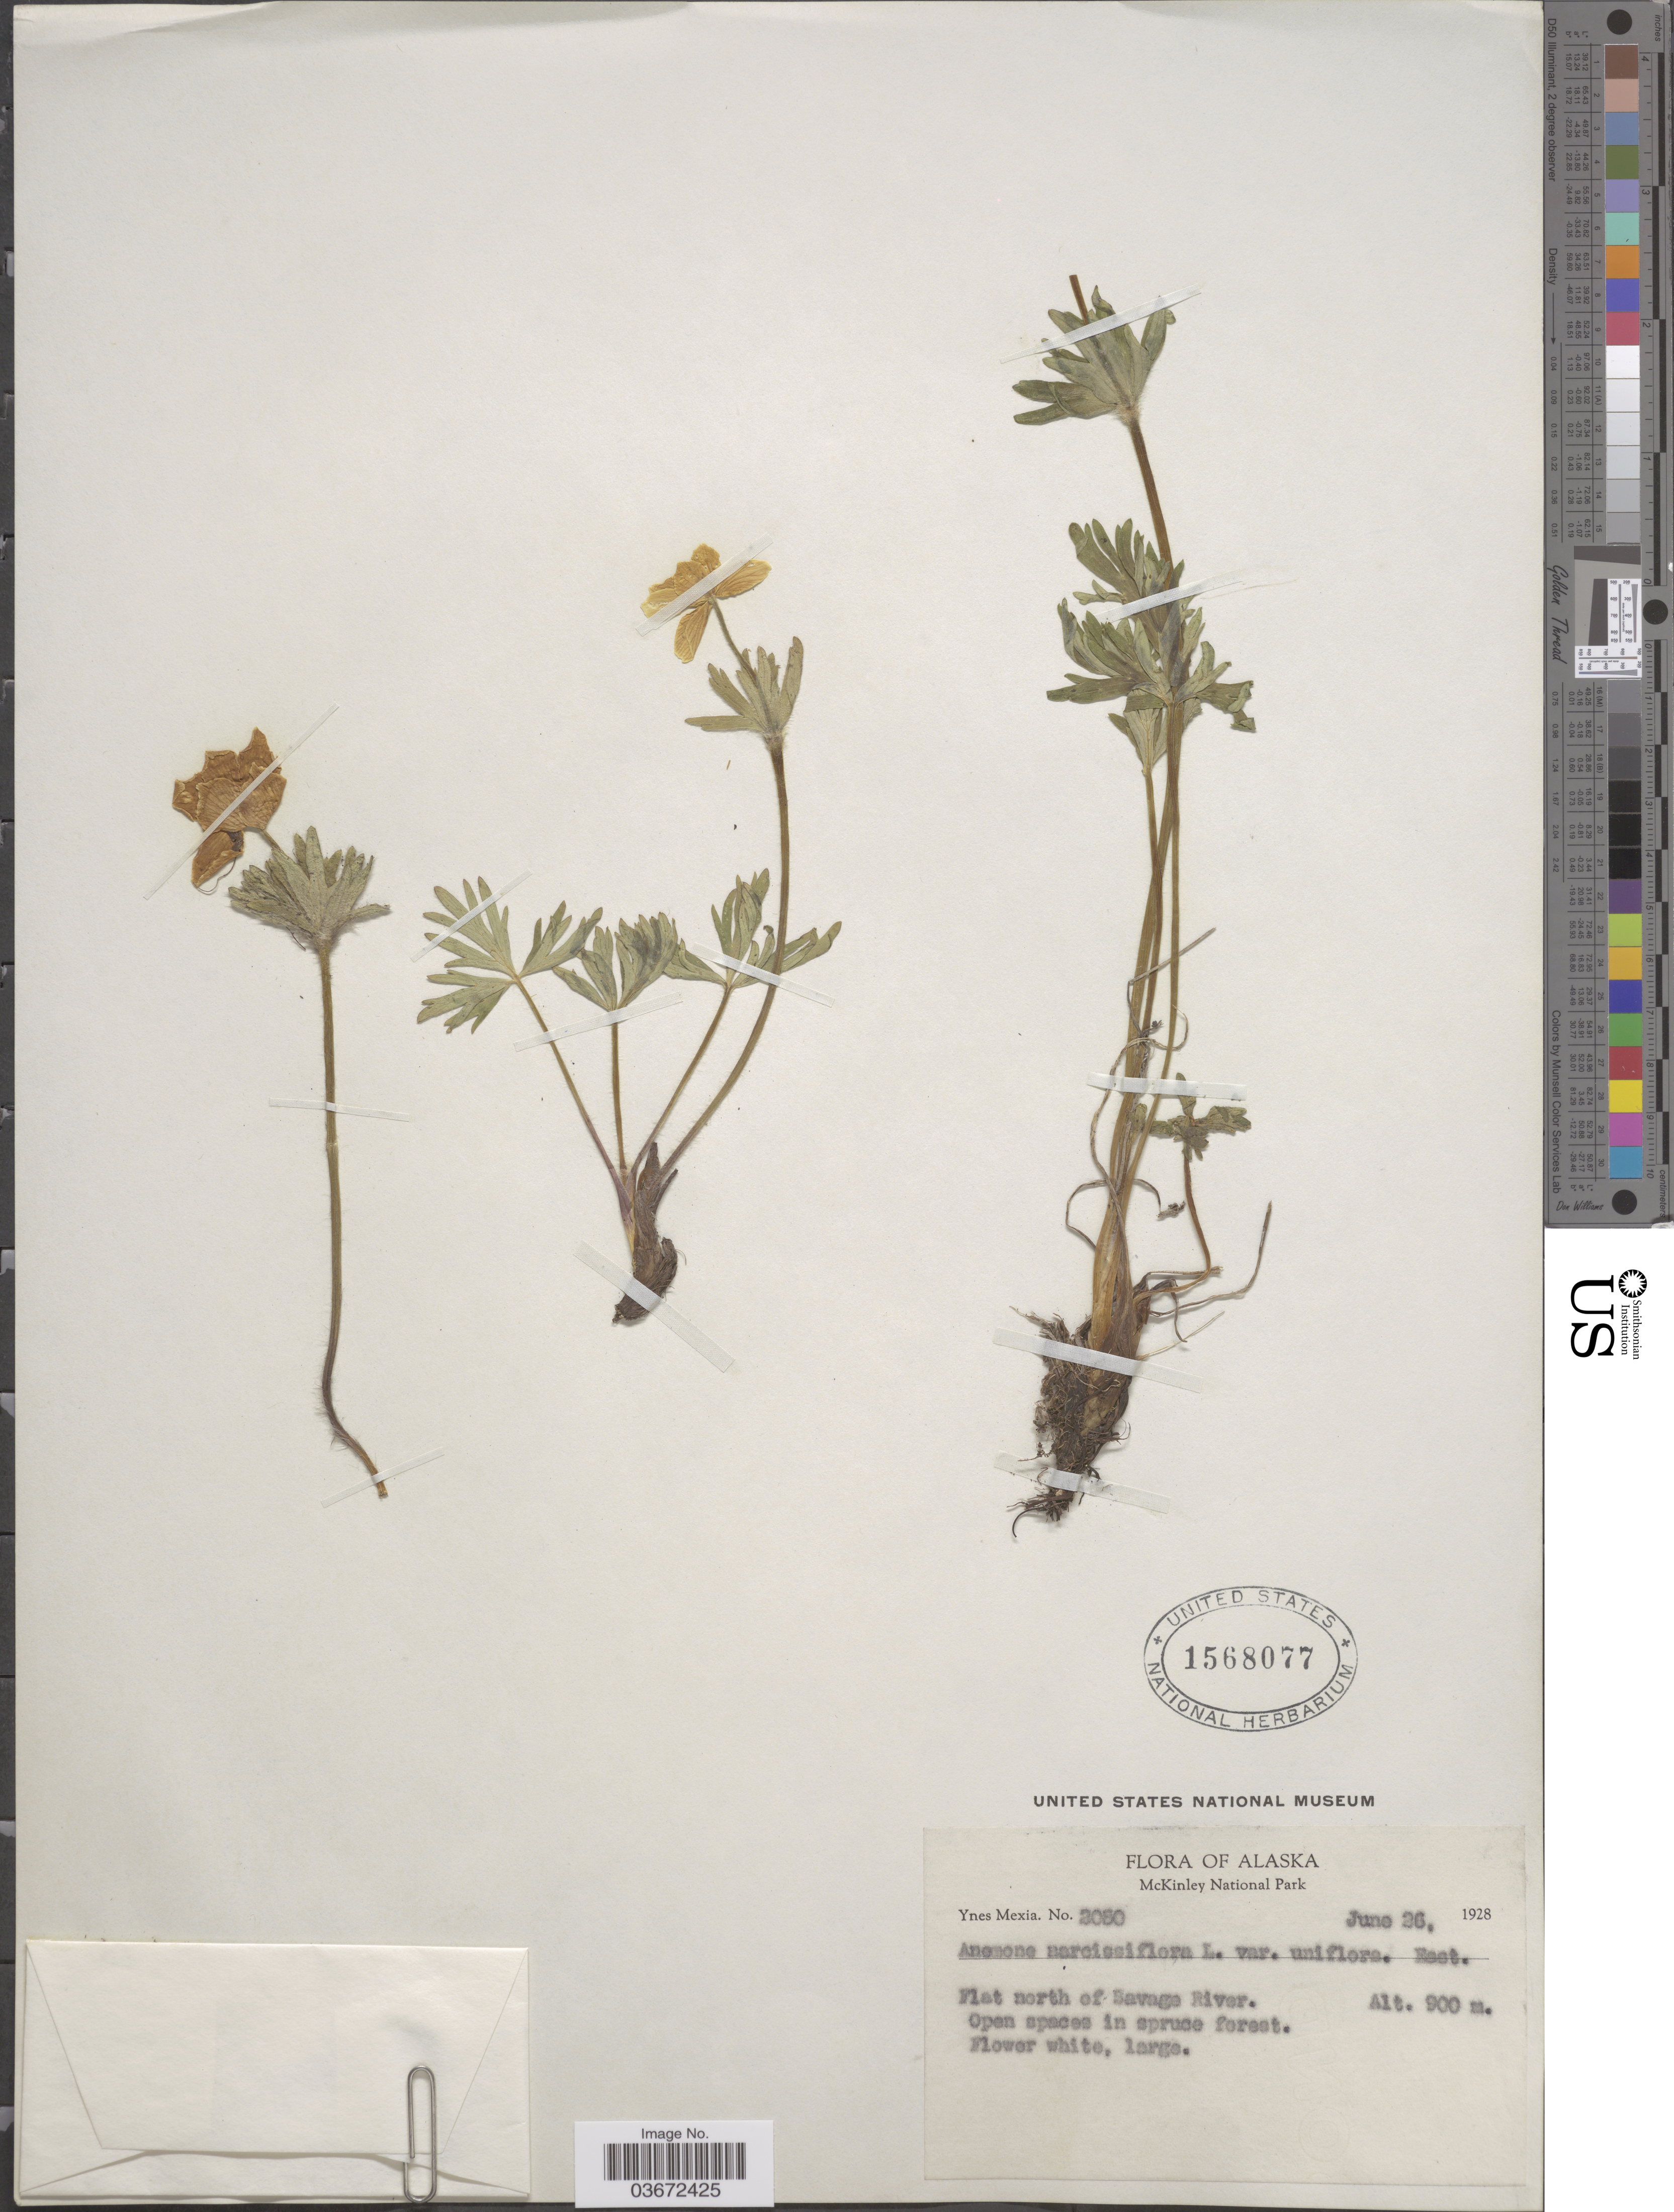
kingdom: Plantae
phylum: Tracheophyta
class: Magnoliopsida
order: Ranunculales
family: Ranunculaceae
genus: Anemone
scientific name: Anemone narcissiflora var. uniflora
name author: Eastw.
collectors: Y. Mexia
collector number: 2080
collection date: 1928-06-26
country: United States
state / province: Alaska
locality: McKinley National Park. Flat north of Savage River.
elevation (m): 900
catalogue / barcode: US 1568077